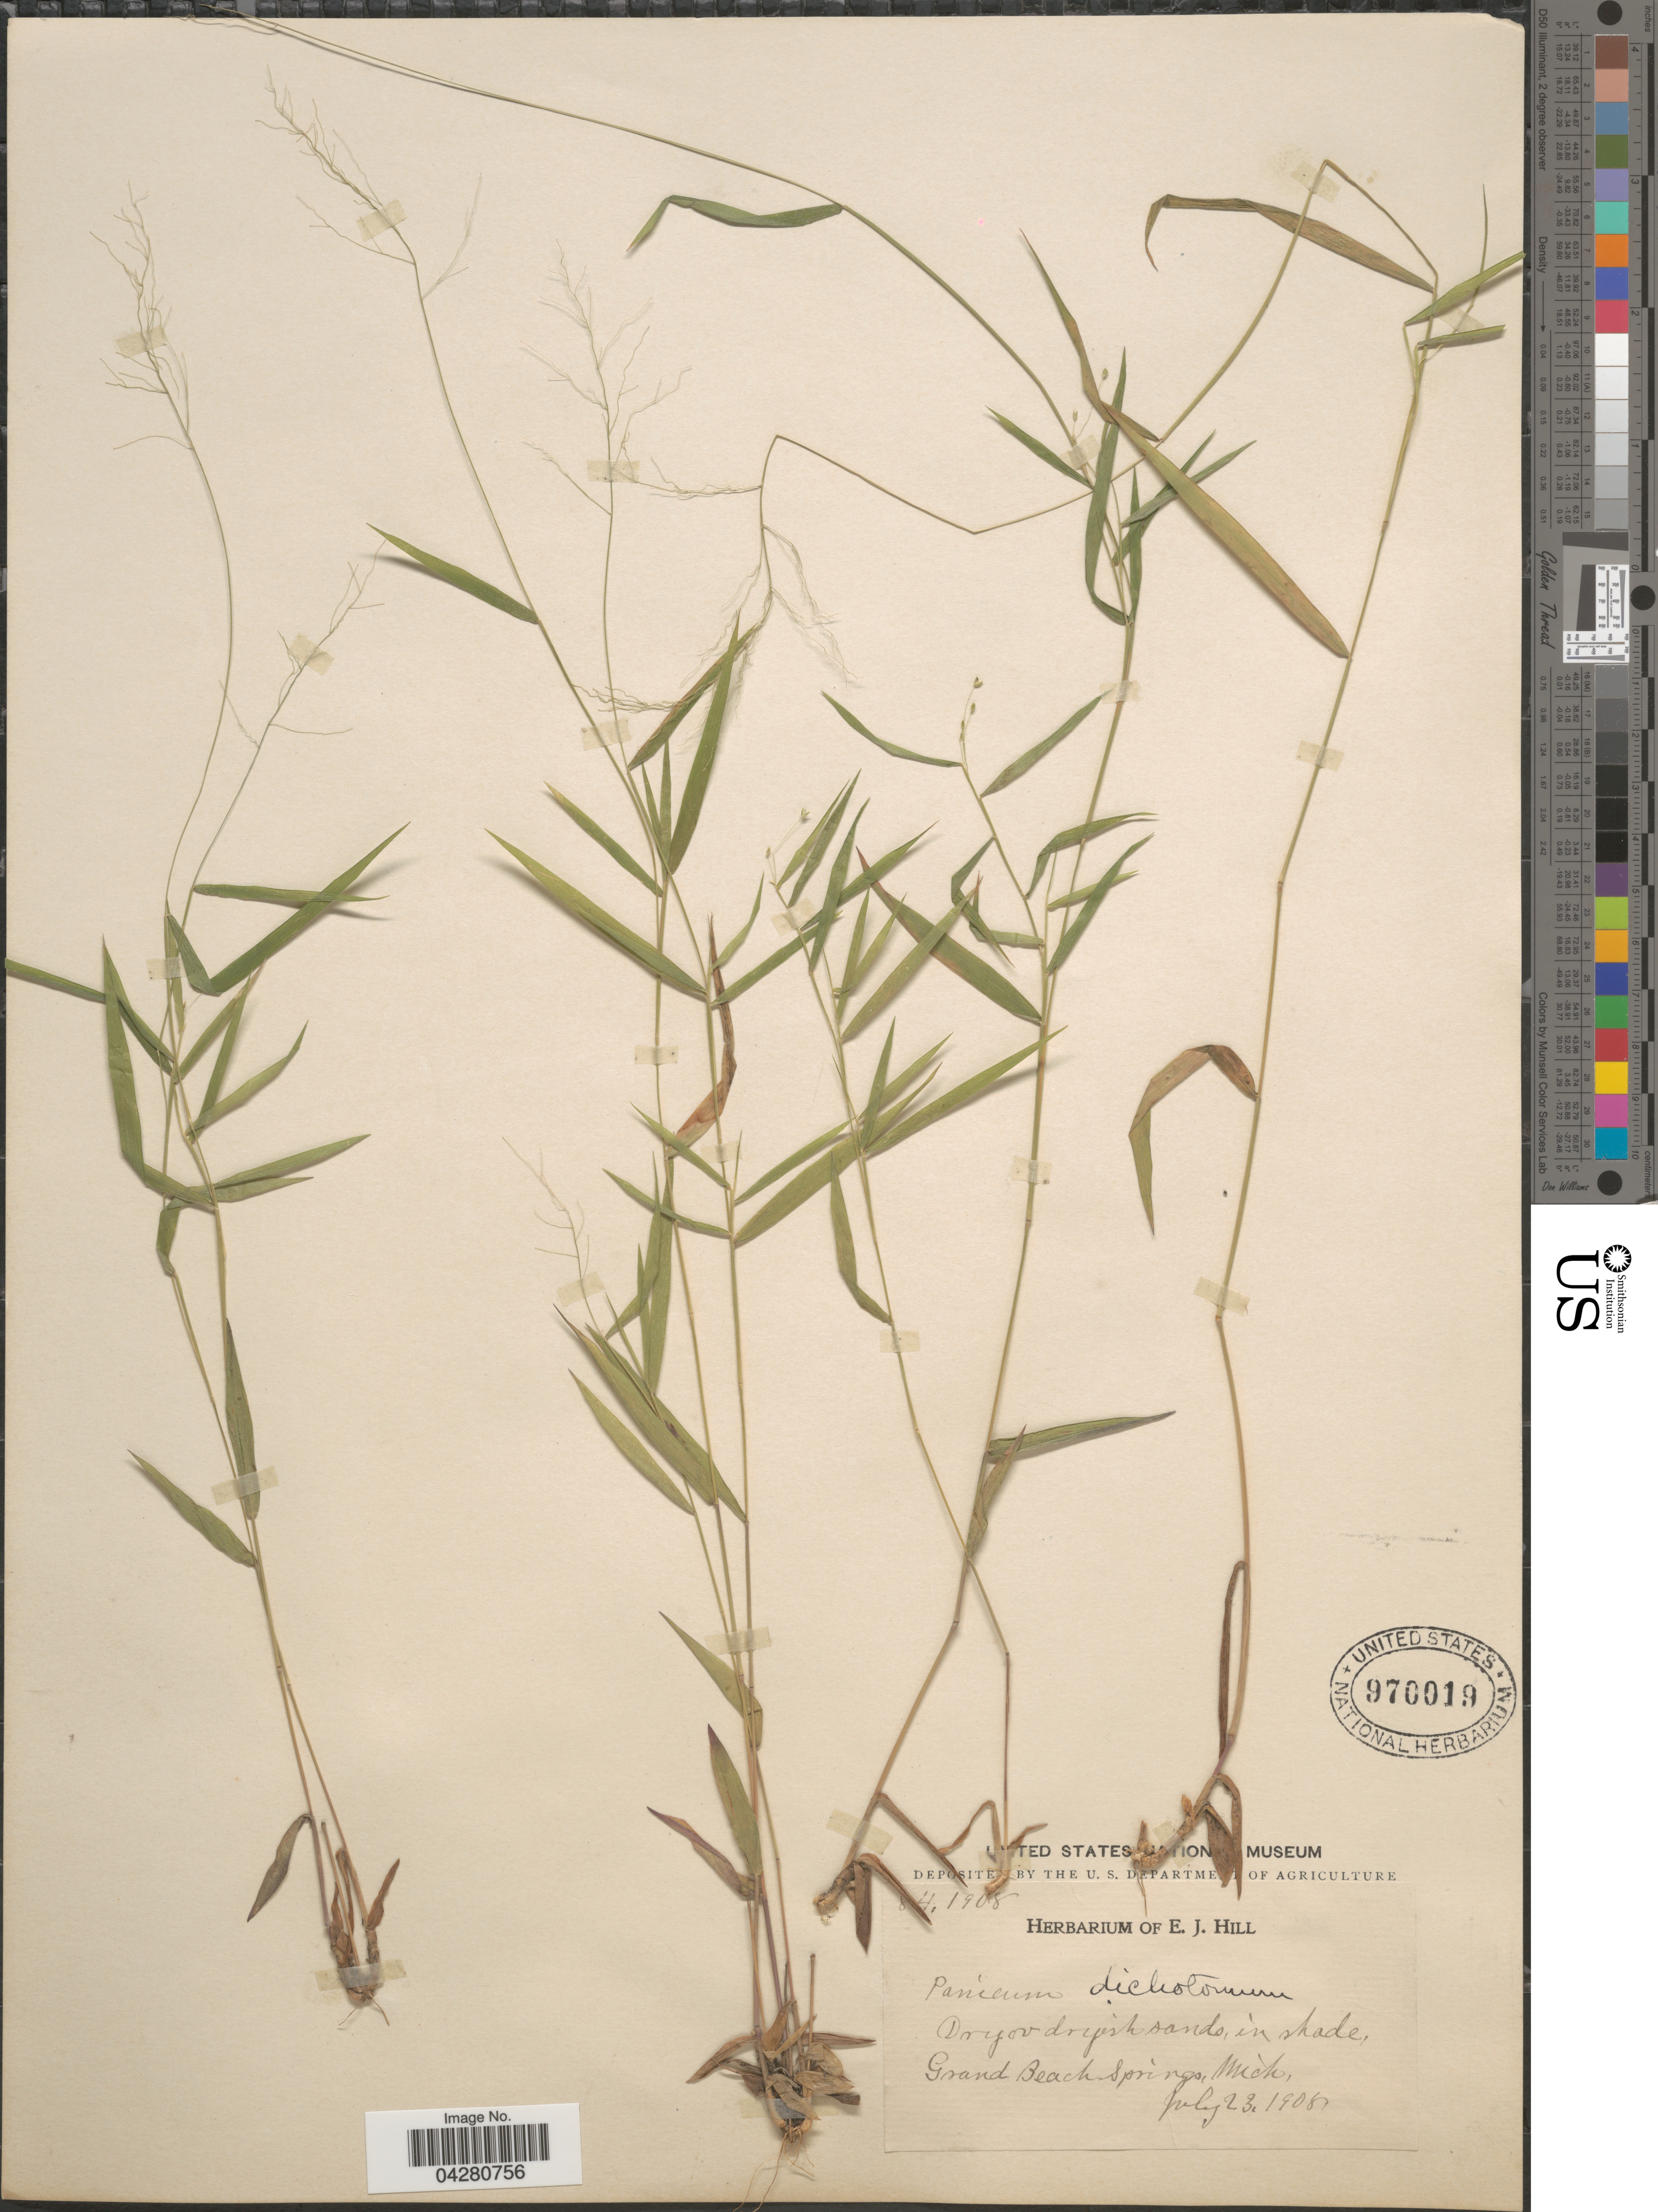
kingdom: Plantae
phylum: Tracheophyta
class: Liliopsida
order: Poales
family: Poaceae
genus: Dichanthelium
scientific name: Dichanthelium dichotomum var. dichotomum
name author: (L.) Gould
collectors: Ex herb. E. J. Hill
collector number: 841908*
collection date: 1908-07-23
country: United States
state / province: Michigan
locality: Grand Beach Springs.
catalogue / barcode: US 970019